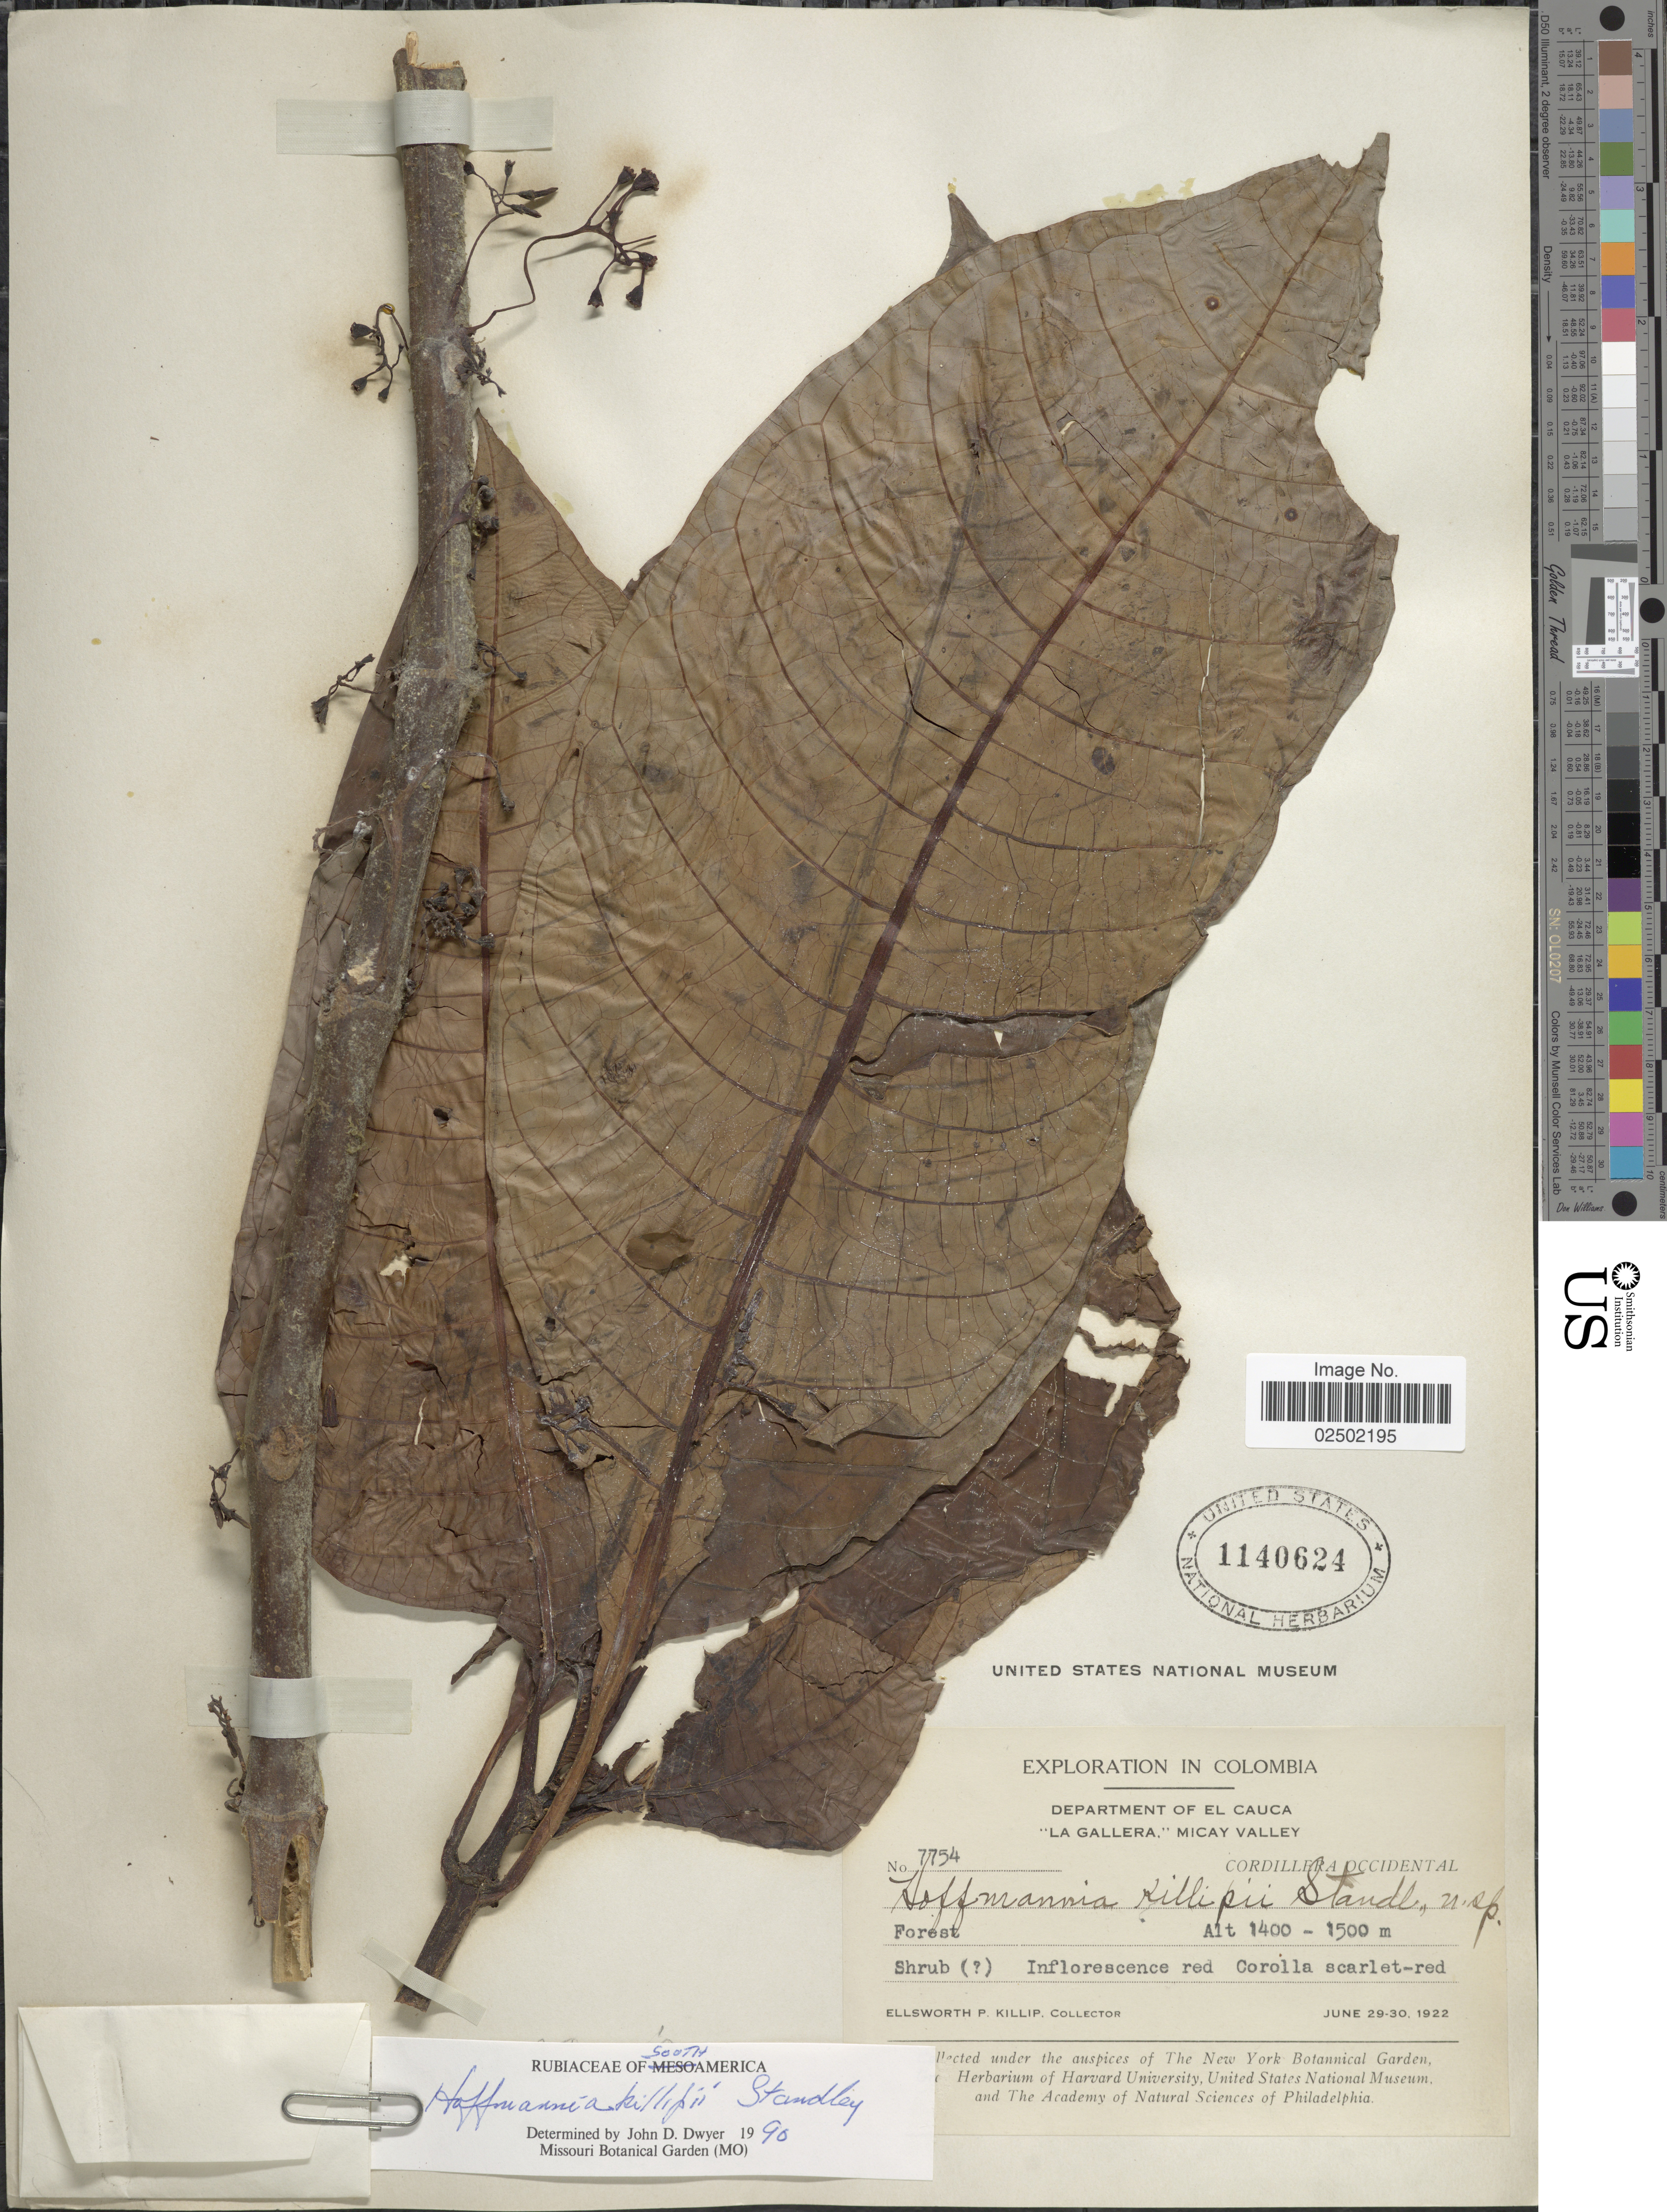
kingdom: Plantae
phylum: Tracheophyta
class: Magnoliopsida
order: Gentianales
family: Rubiaceae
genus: Hoffmannia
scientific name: Hoffmannia killipii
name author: Standl.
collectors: E. P. Killip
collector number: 7754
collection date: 1922-06-29/1922-06-30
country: Colombia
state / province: Cauca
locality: Department of El Cauca, La Gallera, Micay Valley, Cordillera Occidental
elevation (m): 1400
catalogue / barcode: US 1140624